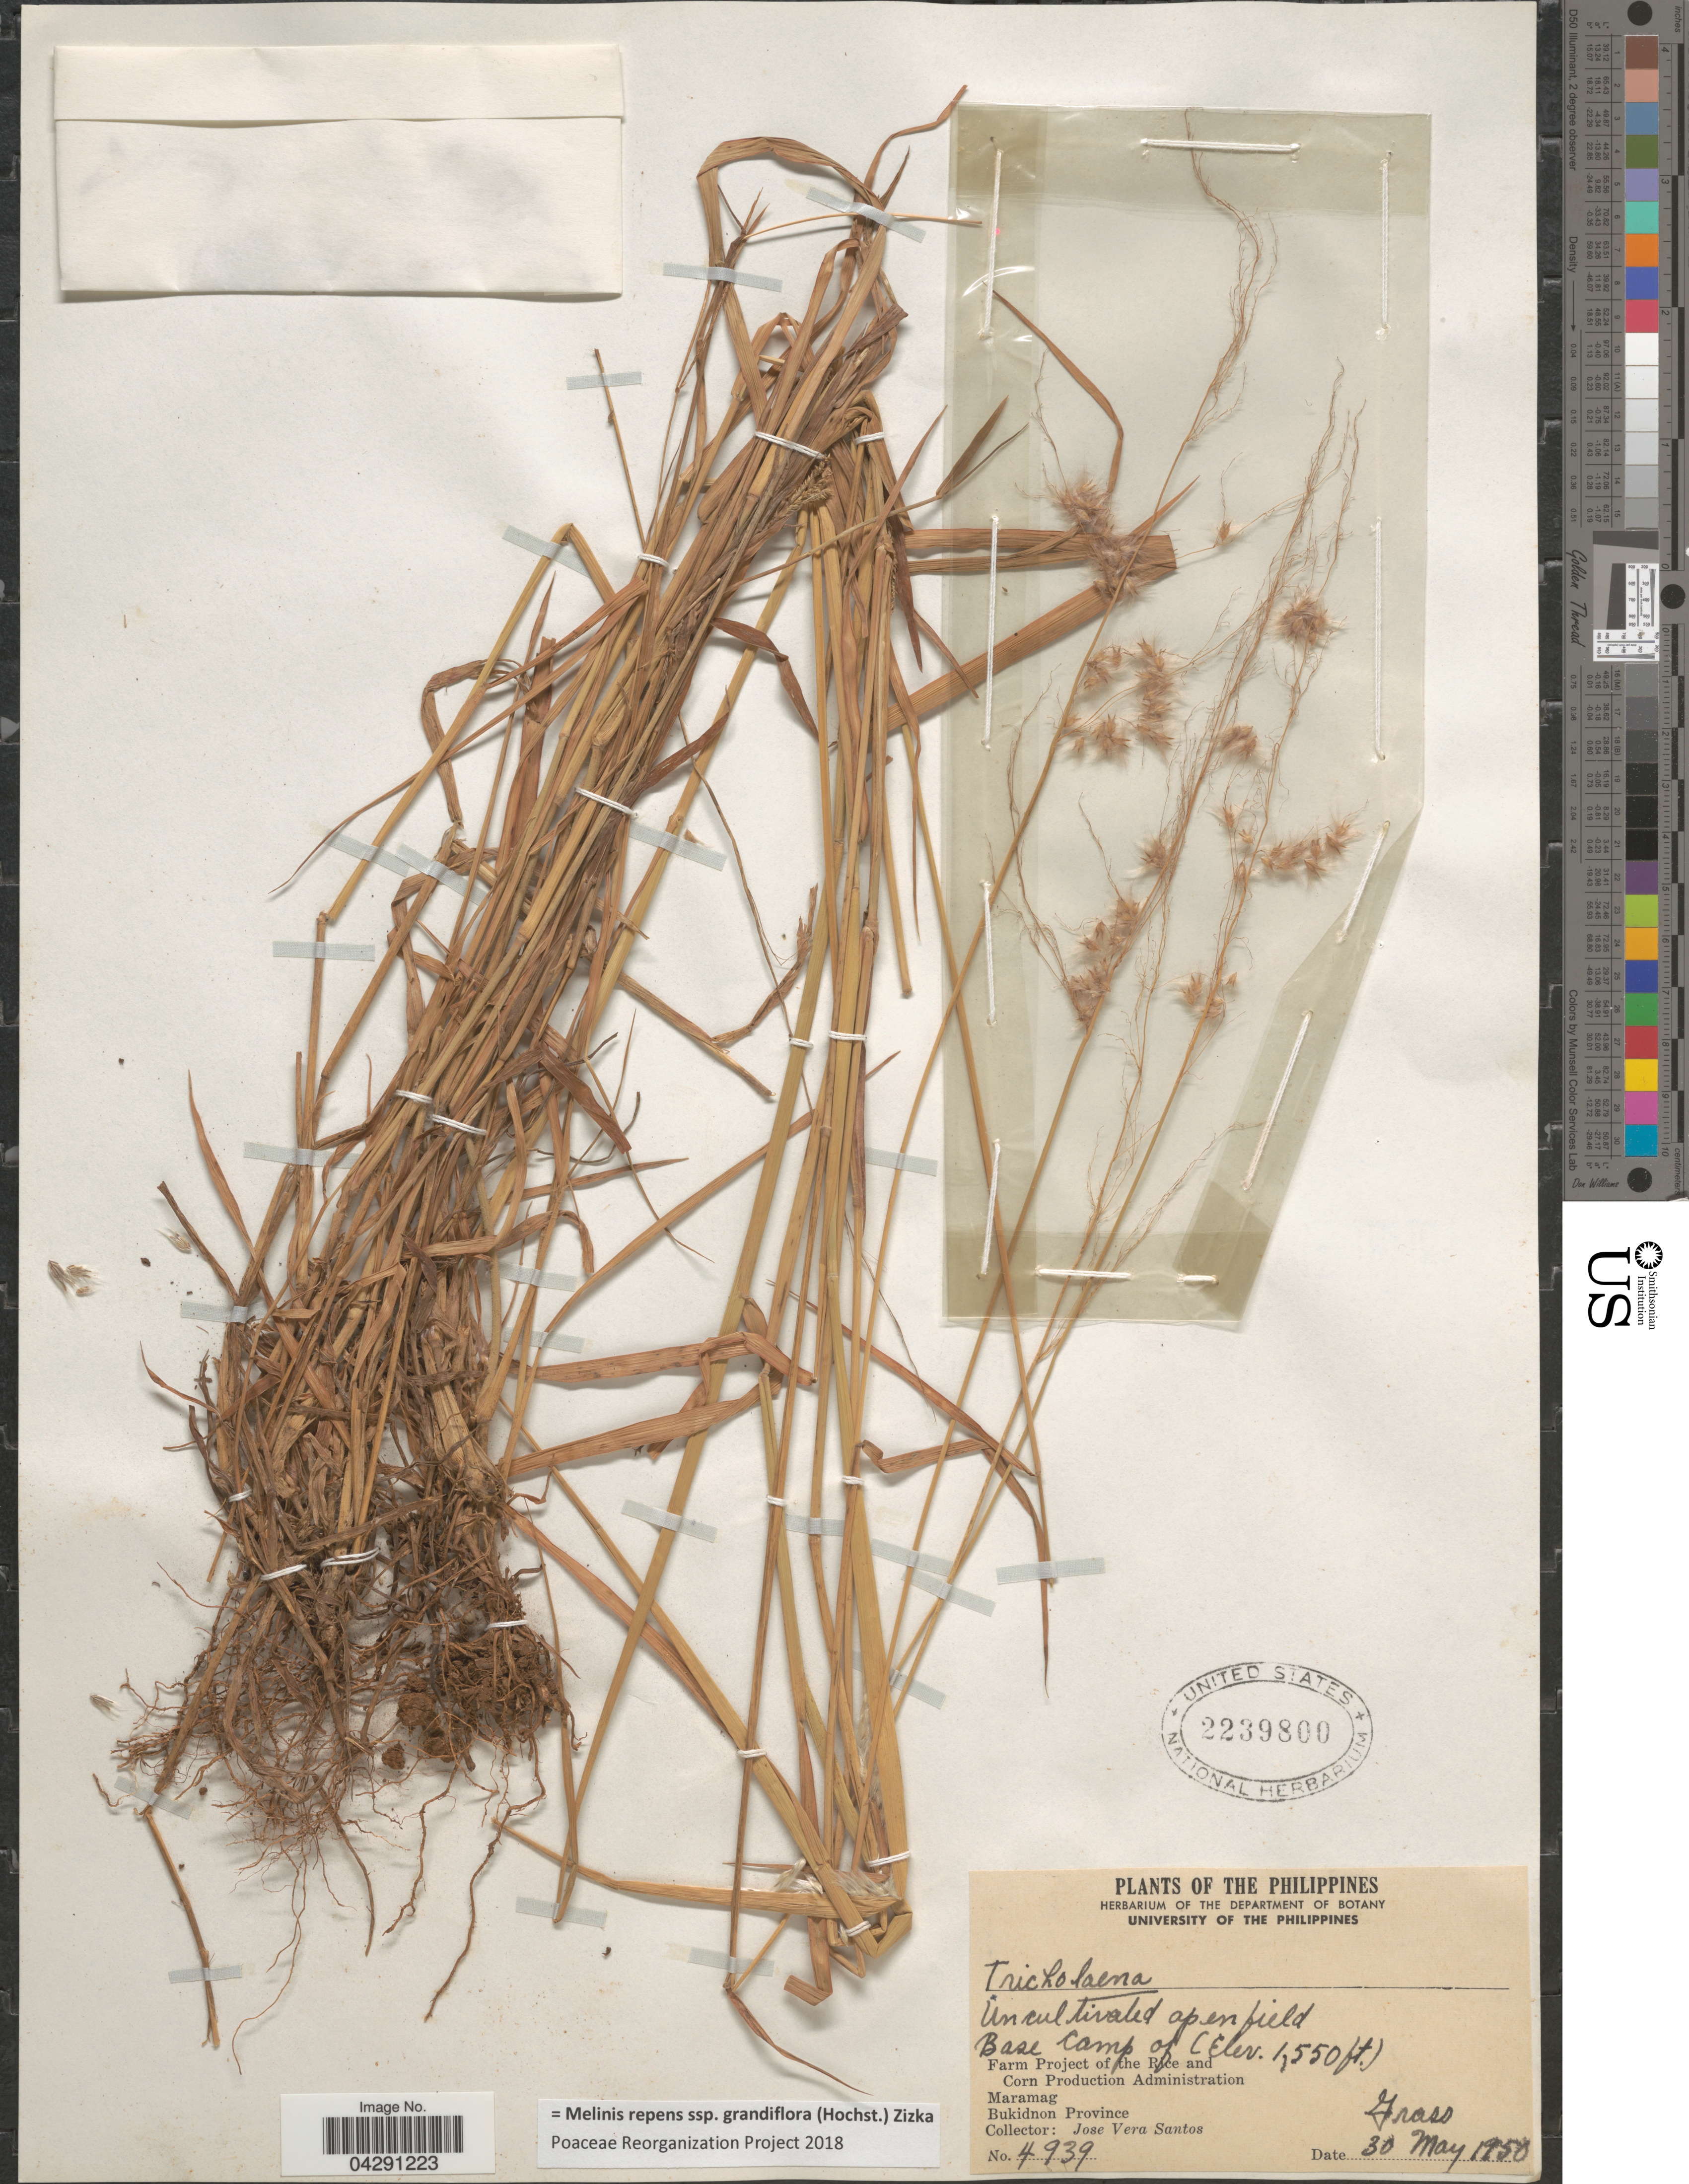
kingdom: Plantae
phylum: Tracheophyta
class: Liliopsida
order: Poales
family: Poaceae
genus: Melinis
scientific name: Melinis repens subsp. grandiflora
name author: (Hochst.) Zizka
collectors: J. V. Santos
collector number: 4939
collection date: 1950-05-30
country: Philippines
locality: Base Camp. Farm Project of the Rica and Corn Production Administration. [unsure placement] Maramag. Bukidnon Province.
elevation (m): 472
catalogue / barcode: US 2239800